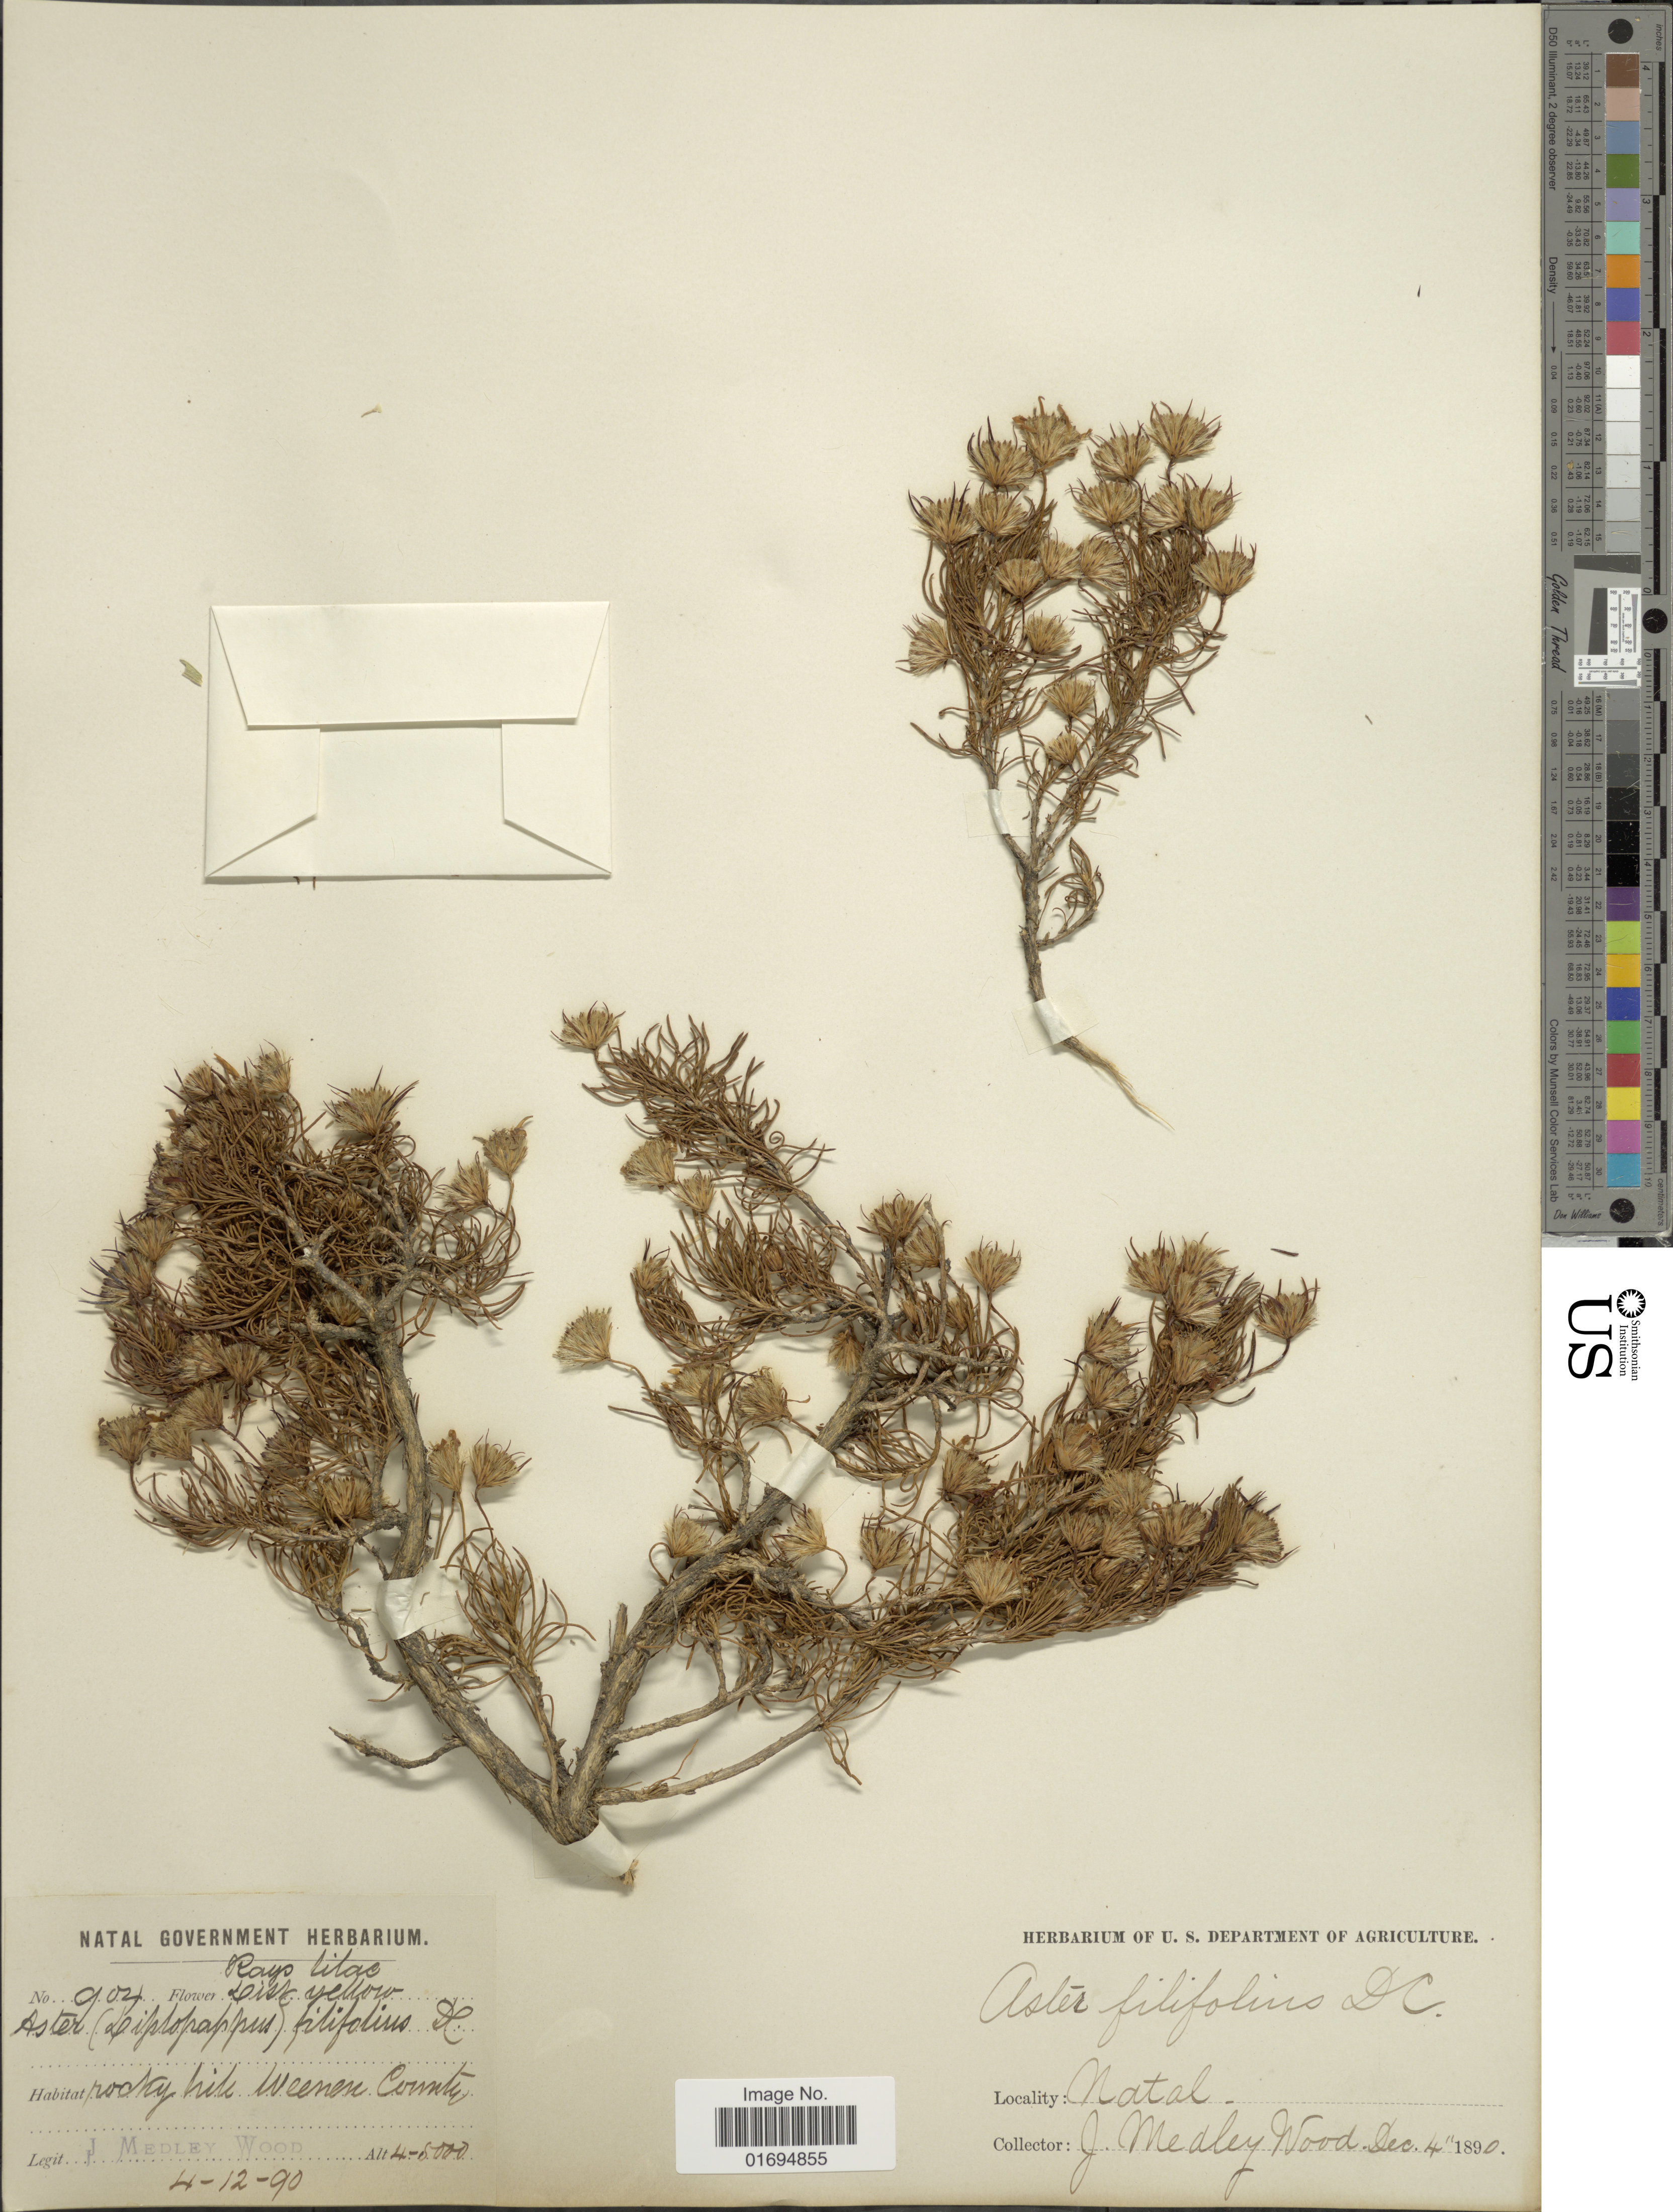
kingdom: Plantae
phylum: Tracheophyta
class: Magnoliopsida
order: Asterales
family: Asteraceae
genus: Felicia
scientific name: Felicia filifolia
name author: (Vent.) Burtt Davy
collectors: J. Medley Wood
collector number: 904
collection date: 1890-04-12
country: South Africa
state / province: KwaZulu-Natal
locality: Natal